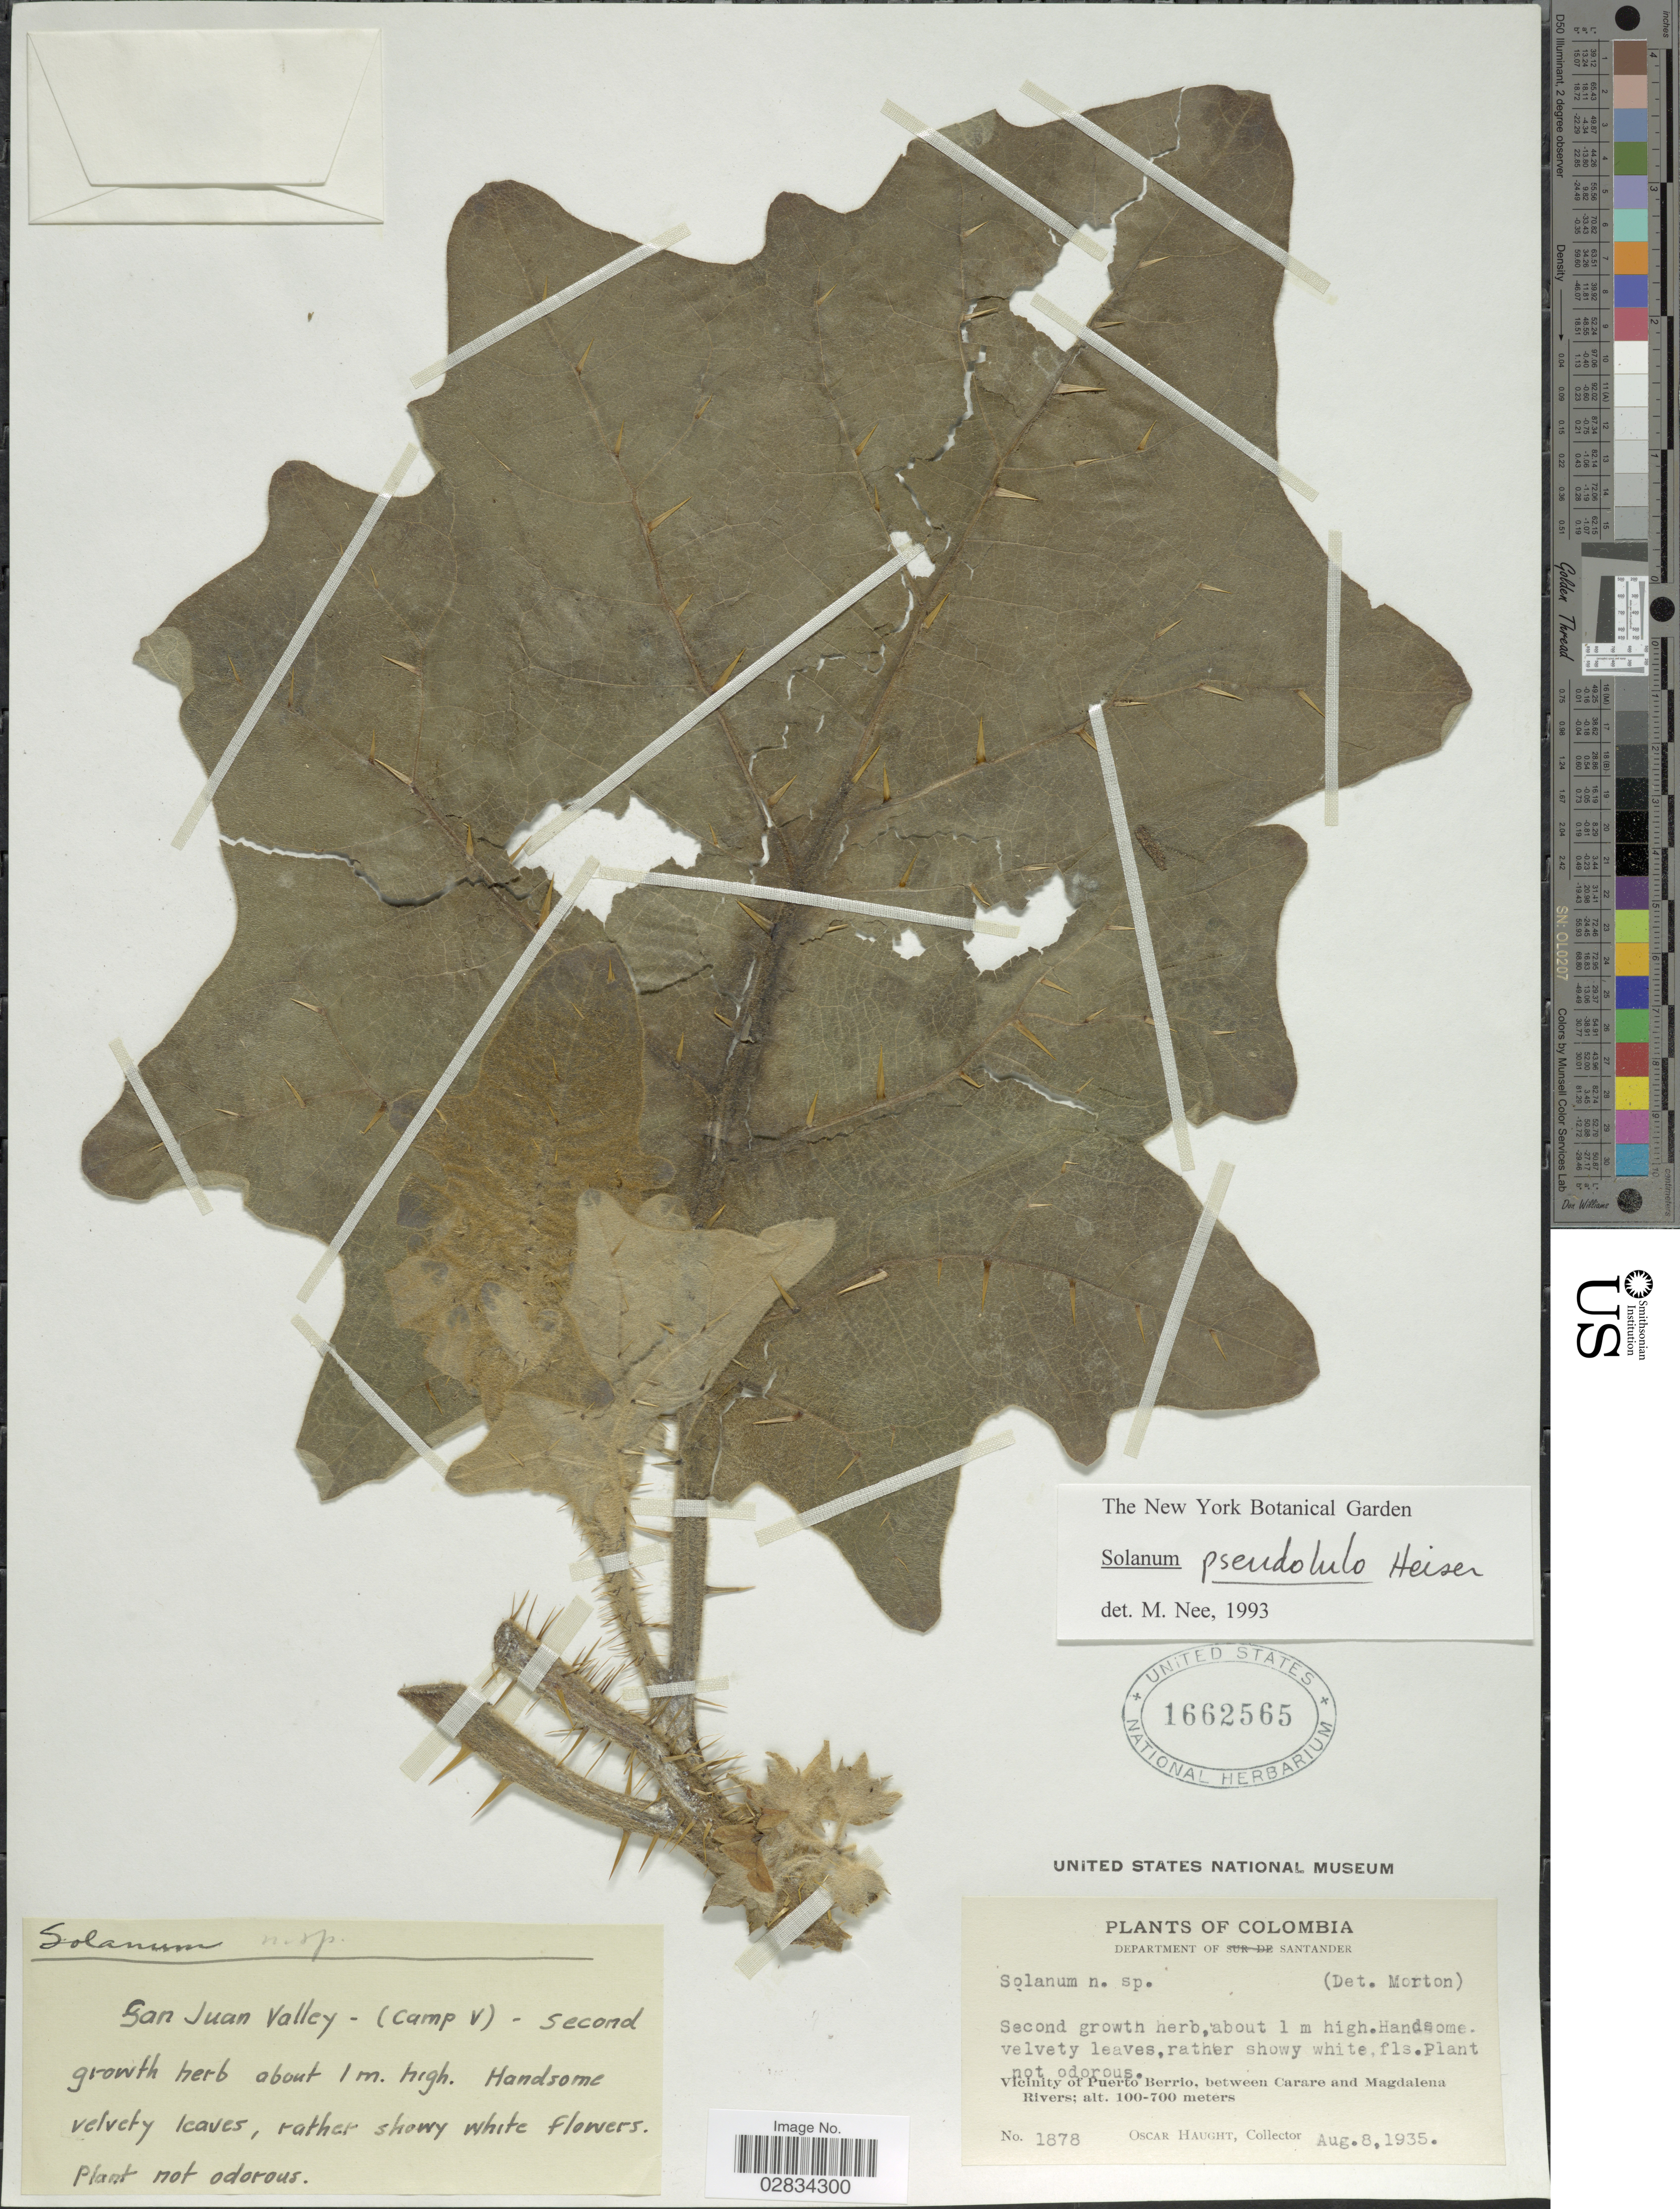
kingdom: Plantae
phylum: Tracheophyta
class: Magnoliopsida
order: Solanales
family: Solanaceae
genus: Solanum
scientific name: Solanum pseudolulo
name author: Heiser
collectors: O. L. Haught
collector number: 1878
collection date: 1935-08-08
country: Colombia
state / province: Santander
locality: Department of Santander. Vicinity of Puerto Berrio, between Carare and Magdalena Rivers. San Juan Valley (Camp V).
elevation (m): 100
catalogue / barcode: US 1662565